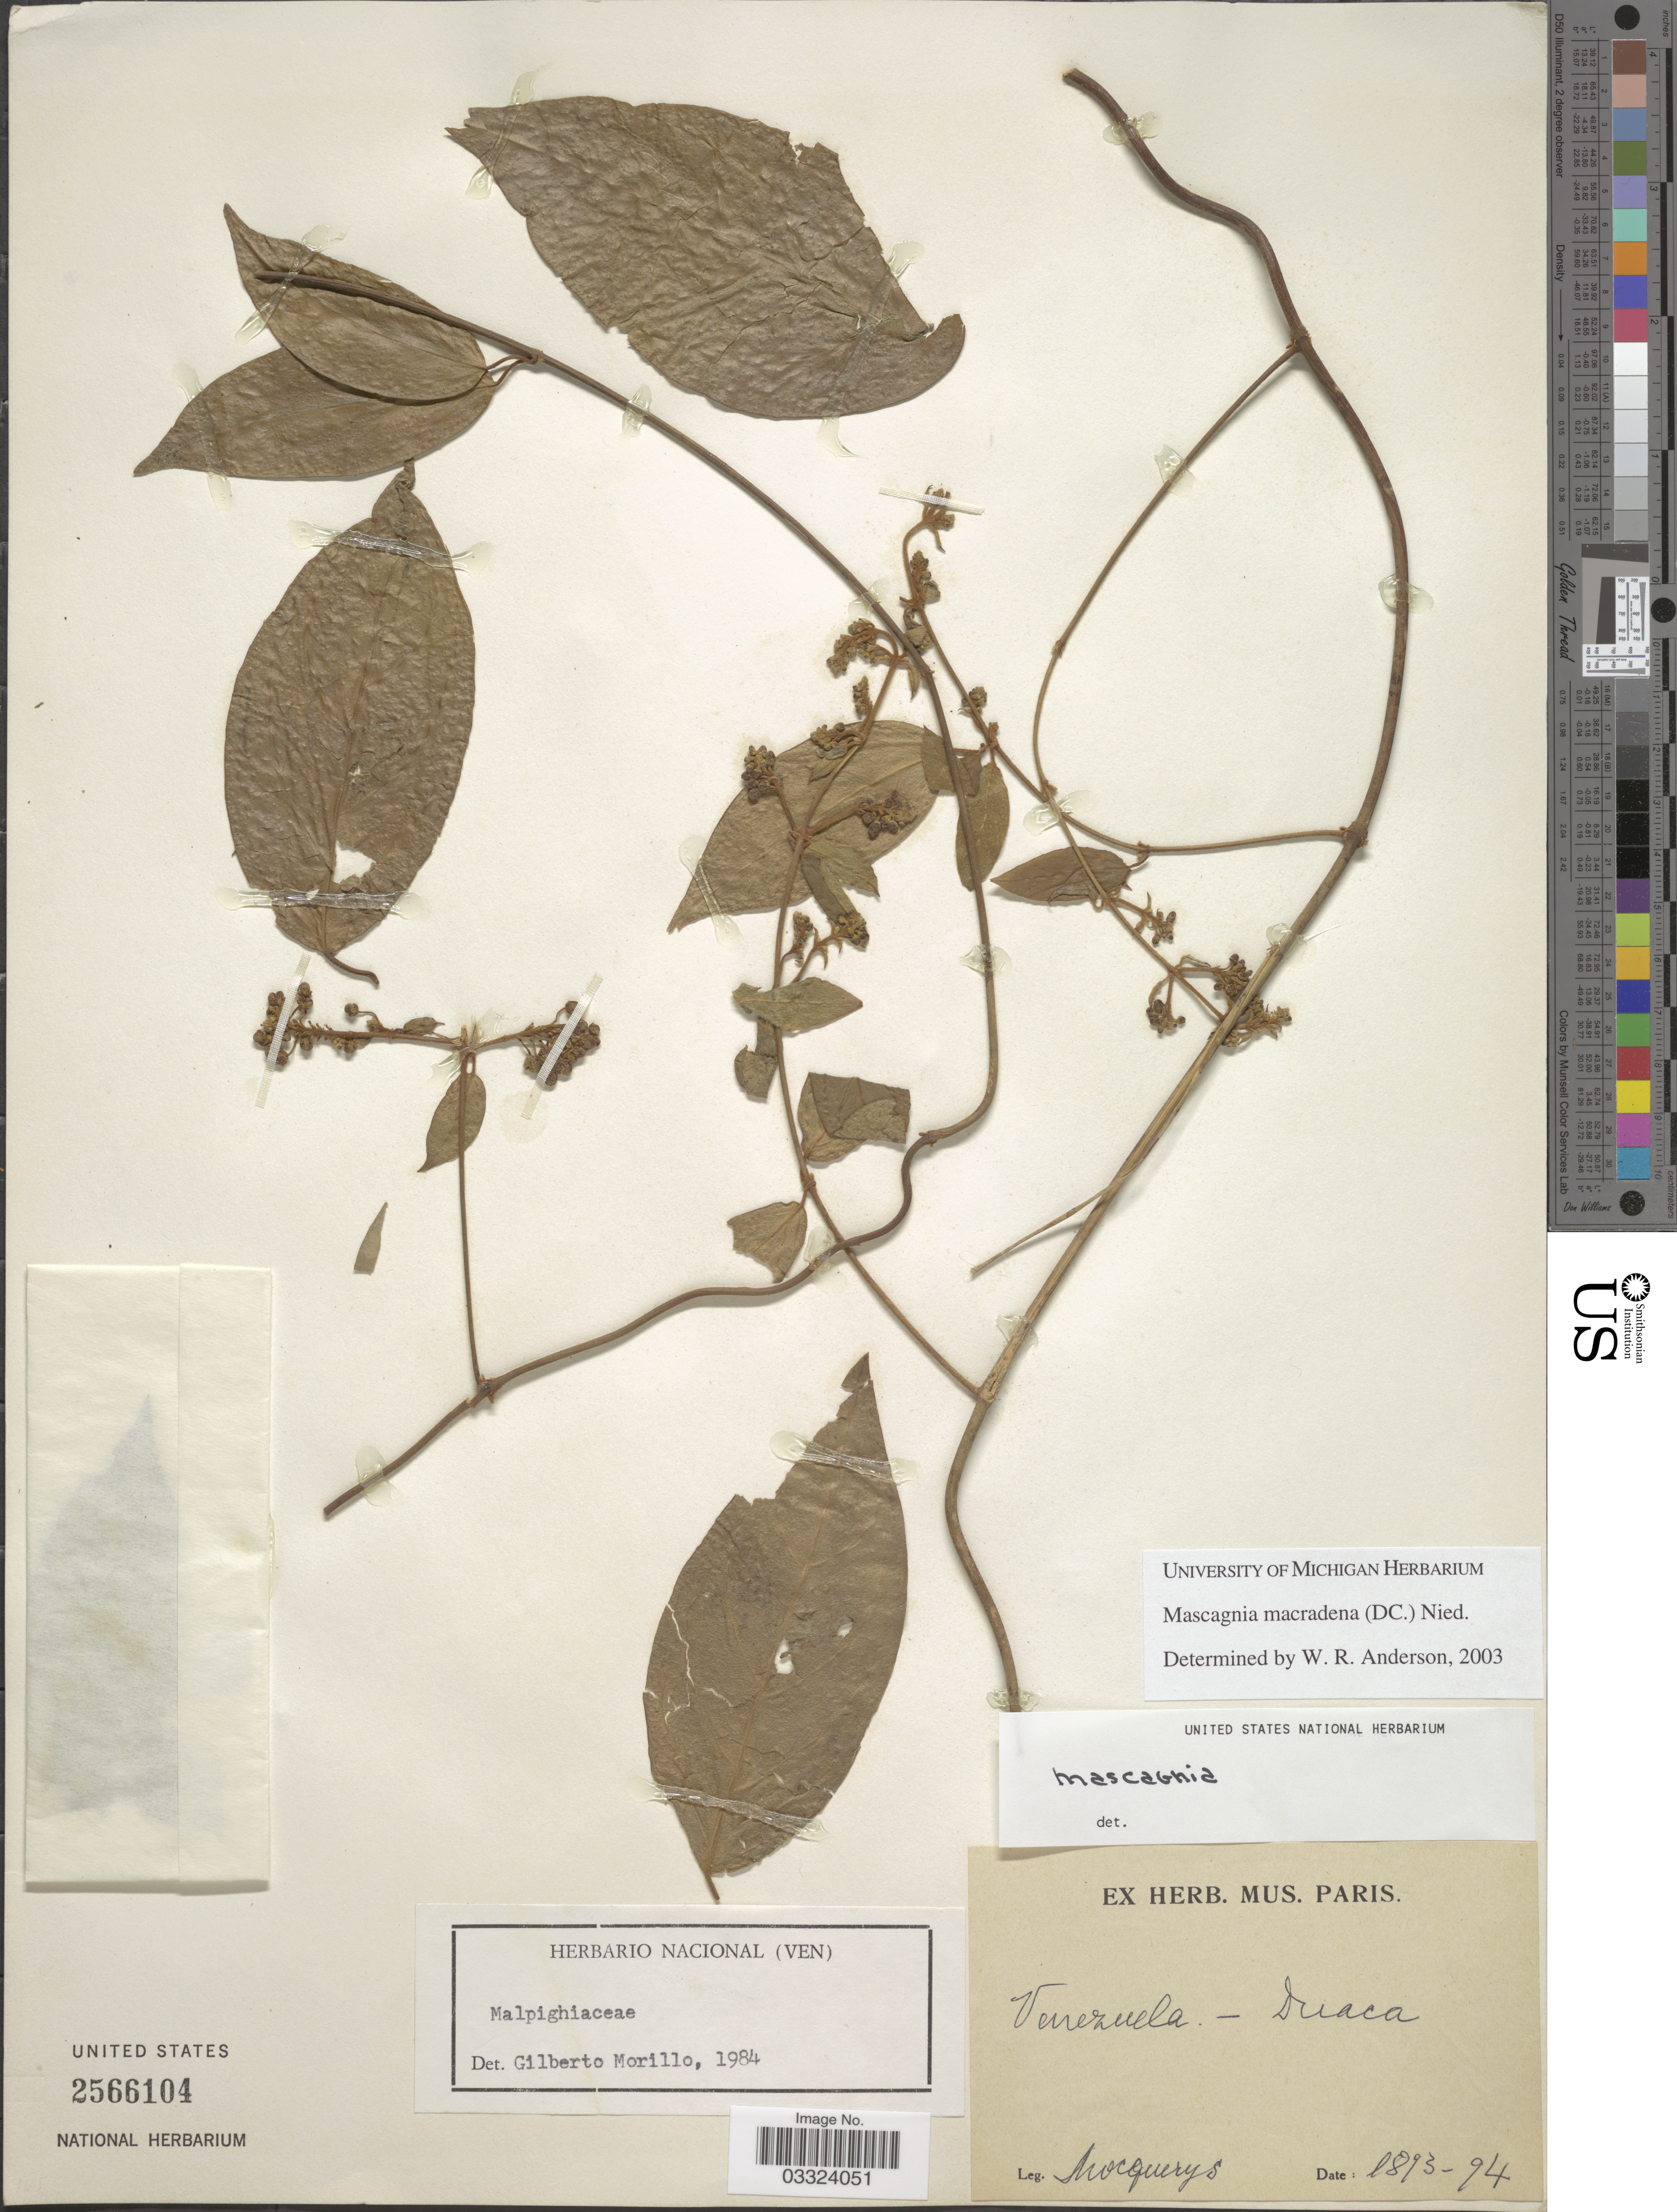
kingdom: Plantae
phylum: Tracheophyta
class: Magnoliopsida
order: Malpighiales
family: Malpighiaceae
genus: Mascagnia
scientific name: Mascagnia macradena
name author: (DC.) Nied.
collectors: A. Mocquerys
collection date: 1893/1894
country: Venezuela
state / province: Lara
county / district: Crespo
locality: Duaca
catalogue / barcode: US 2566104